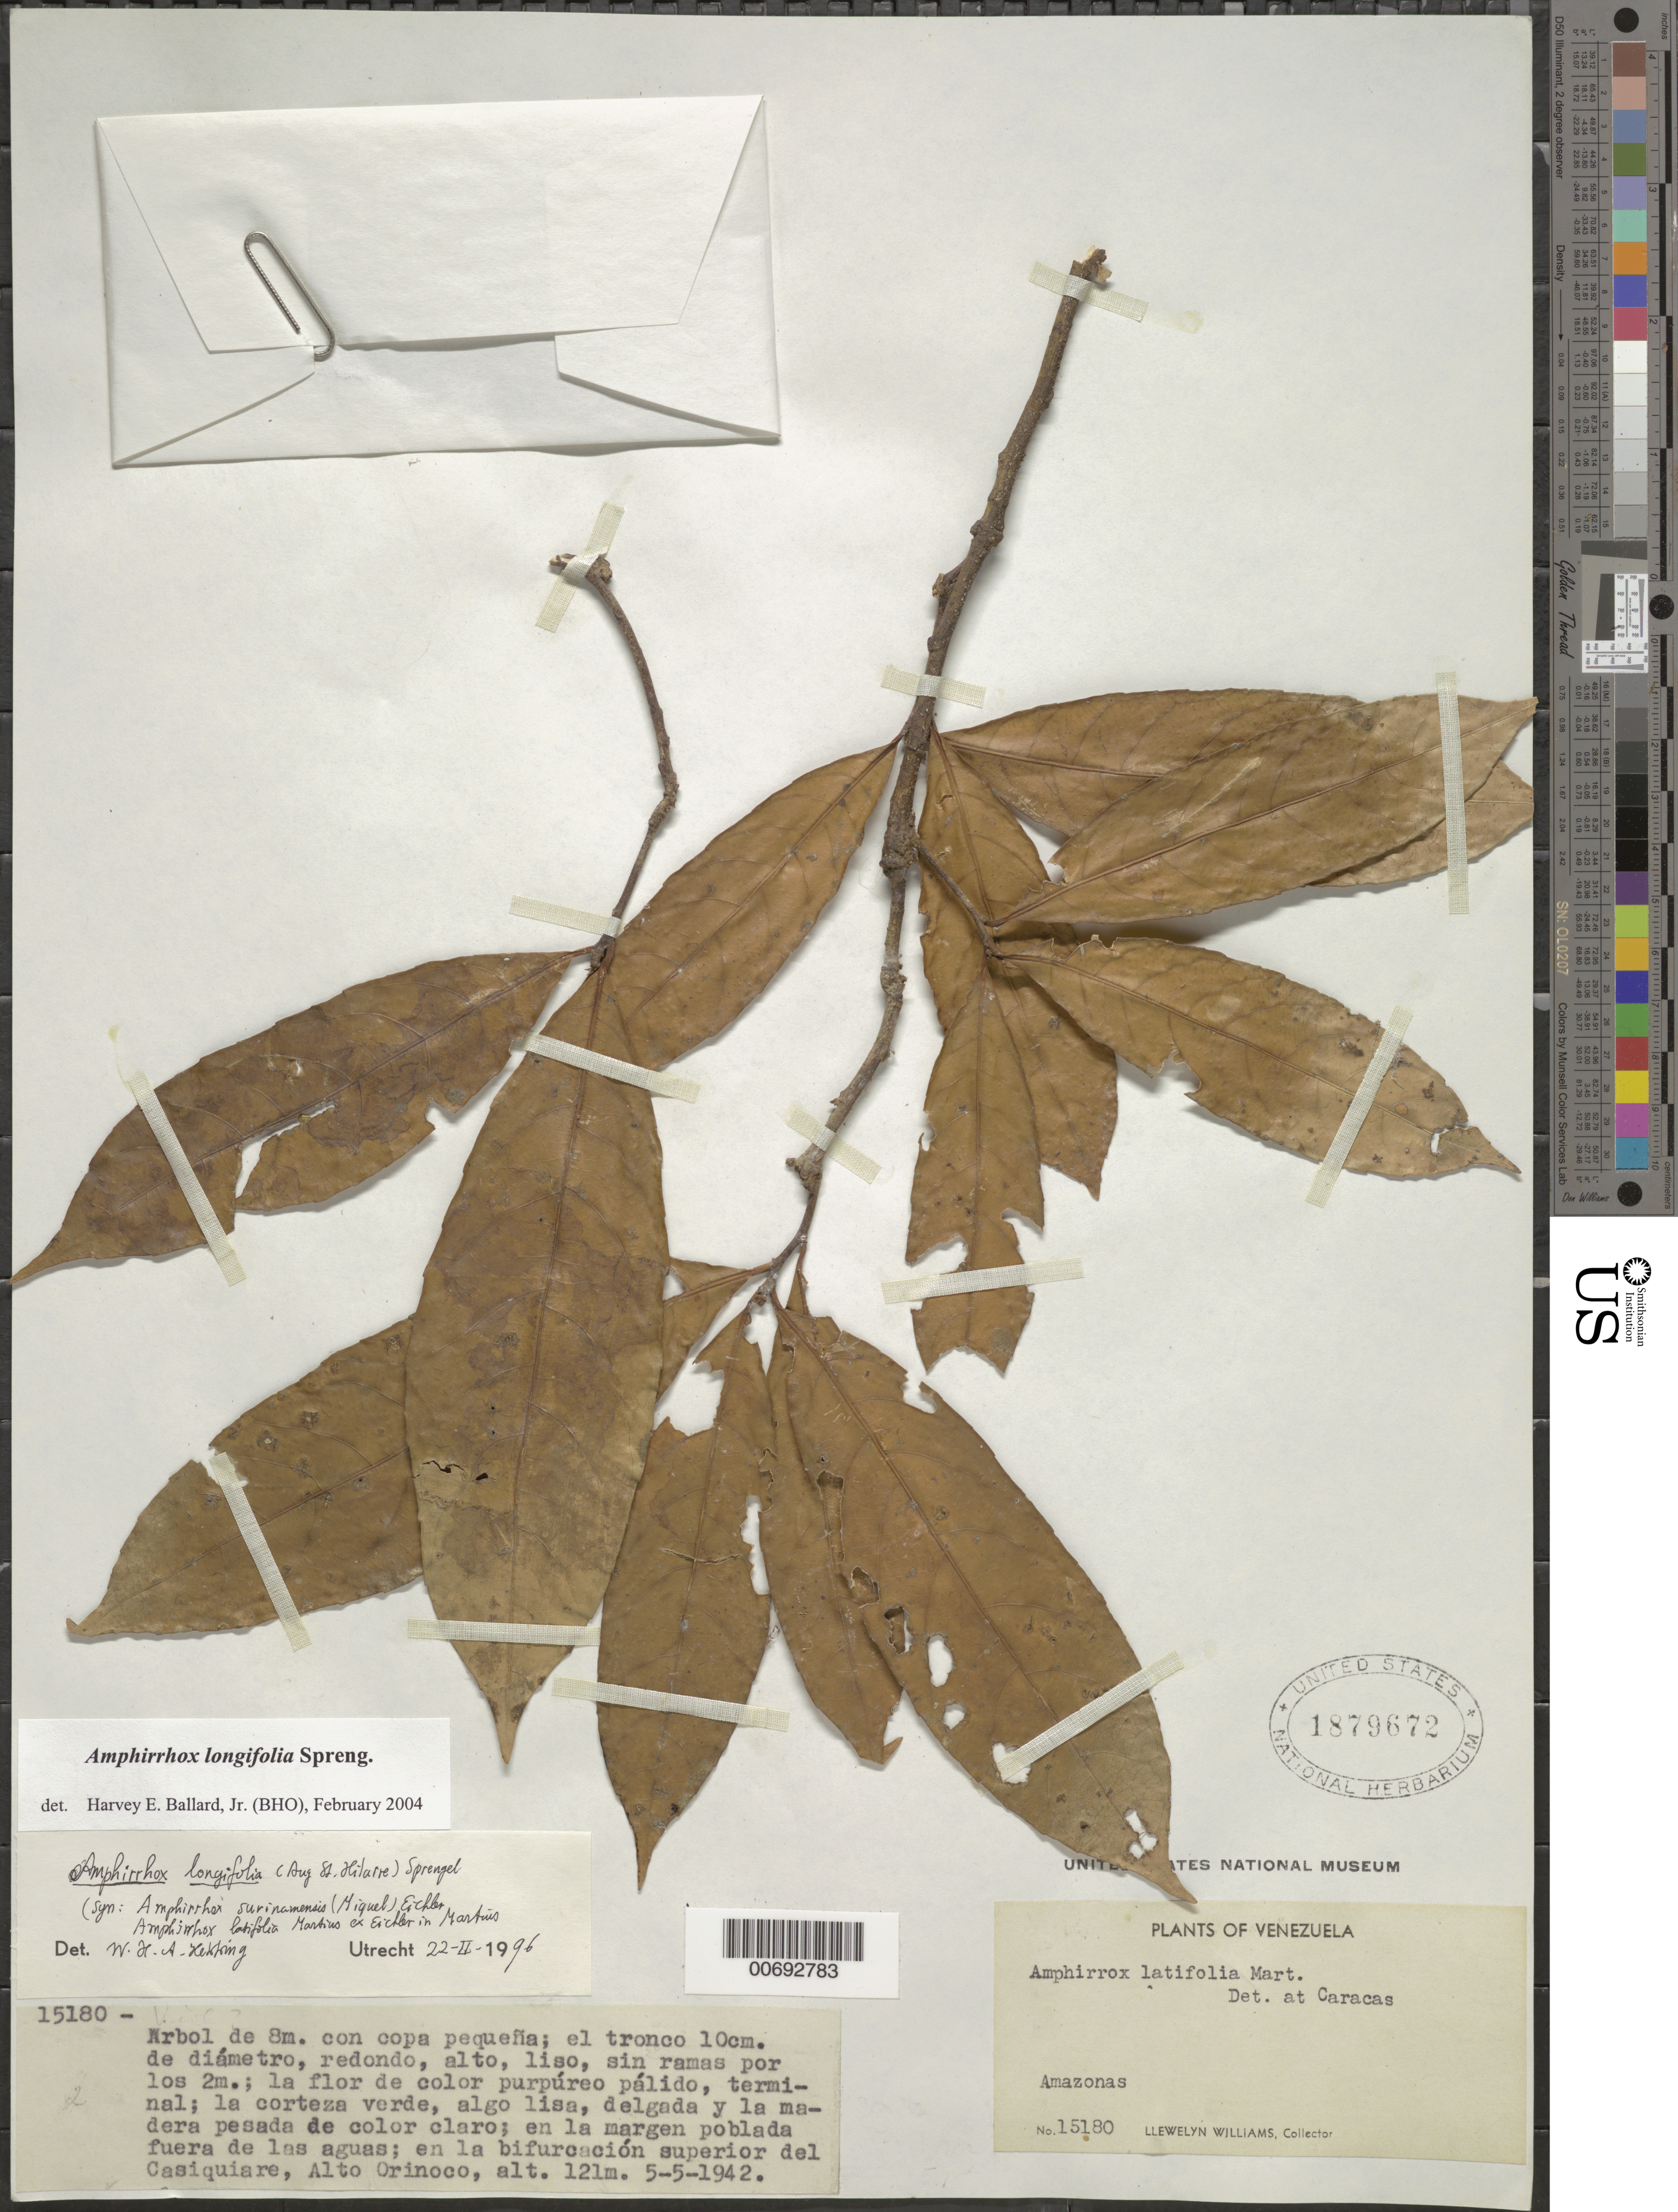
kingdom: Plantae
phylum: Tracheophyta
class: Magnoliopsida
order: Malpighiales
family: Violaceae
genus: Amphirrhox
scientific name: Amphirrhox longifolia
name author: (A. St.-Hil.) Spreng.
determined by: Ballard, Harvey E.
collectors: Ll. Williams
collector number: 15180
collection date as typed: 5-May-42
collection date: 1942-05-05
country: Venezuela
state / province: Amazonas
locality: Tamatama, Alto Río Orinoco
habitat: Upper fork of river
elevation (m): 121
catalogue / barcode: US 1879672